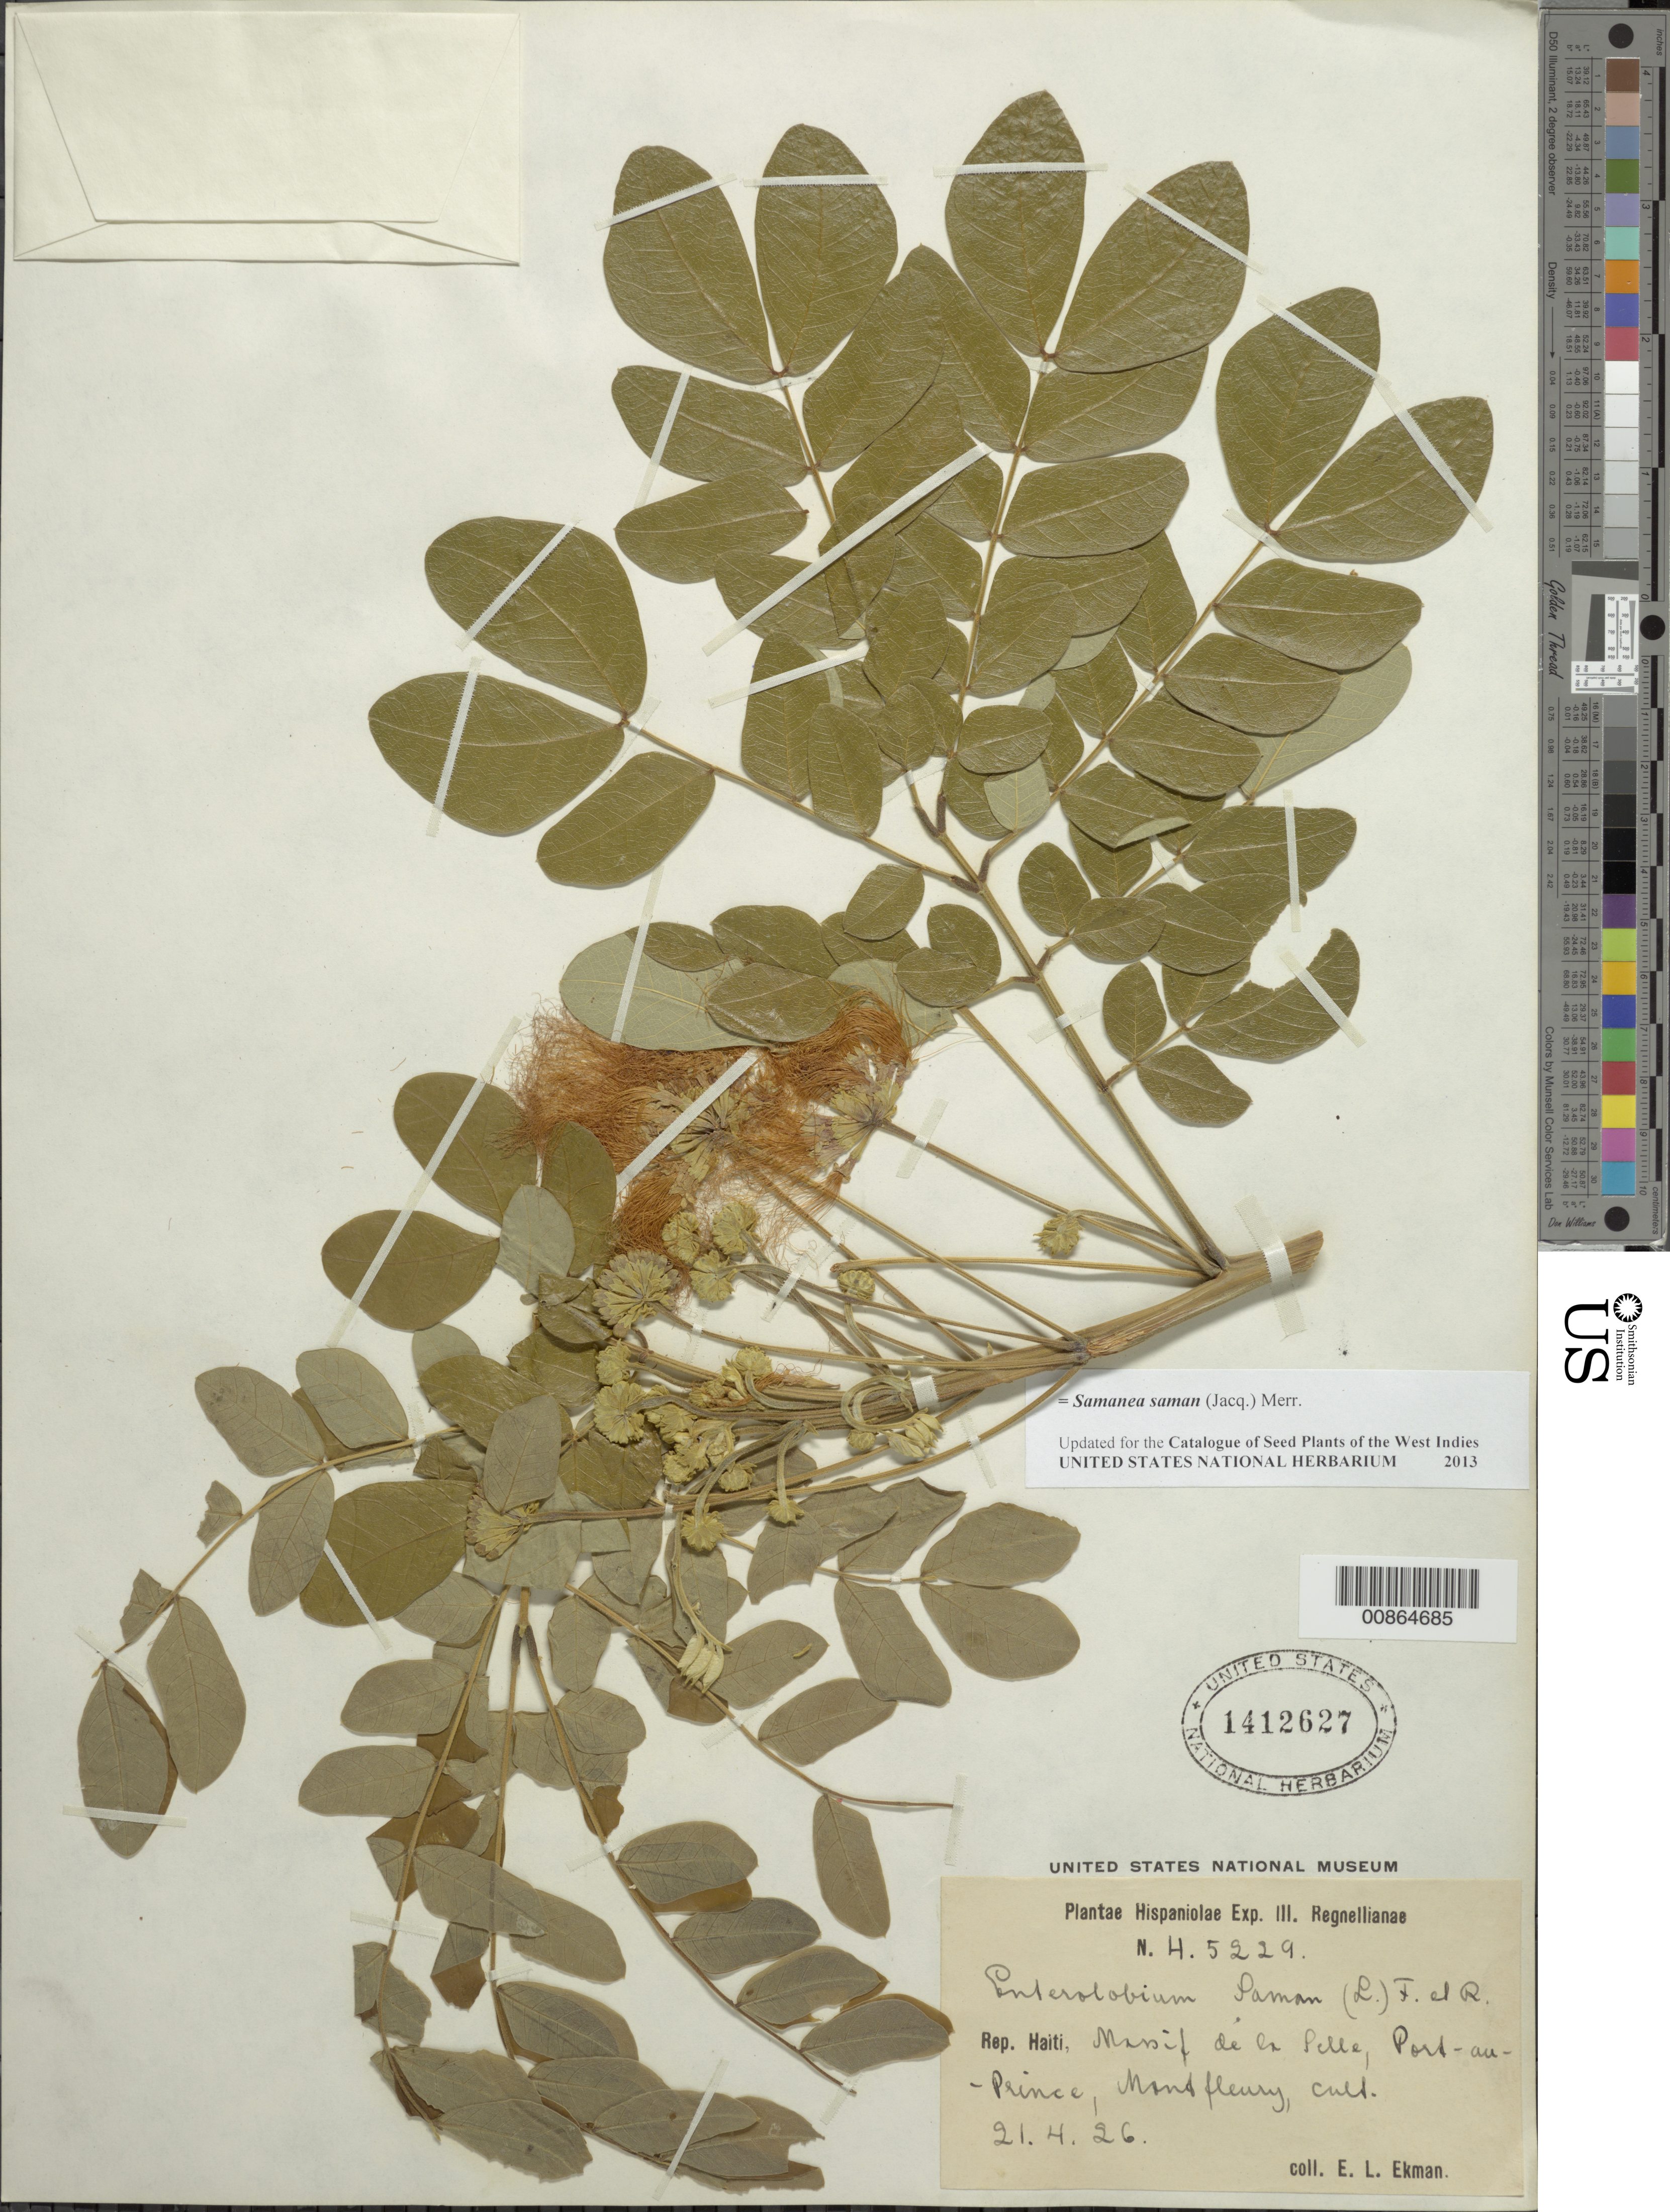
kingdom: Plantae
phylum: Tracheophyta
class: Magnoliopsida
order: Fabales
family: Fabaceae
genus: Samanea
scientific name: Samanea saman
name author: (Jacq.) Merr.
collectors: E. L. Ekman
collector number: H 5229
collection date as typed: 21 Apr 1926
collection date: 1926-04-21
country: Haiti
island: Hispaniola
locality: Massif de la Selle, Port-au-Prince, Montfleury.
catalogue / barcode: US 1412627